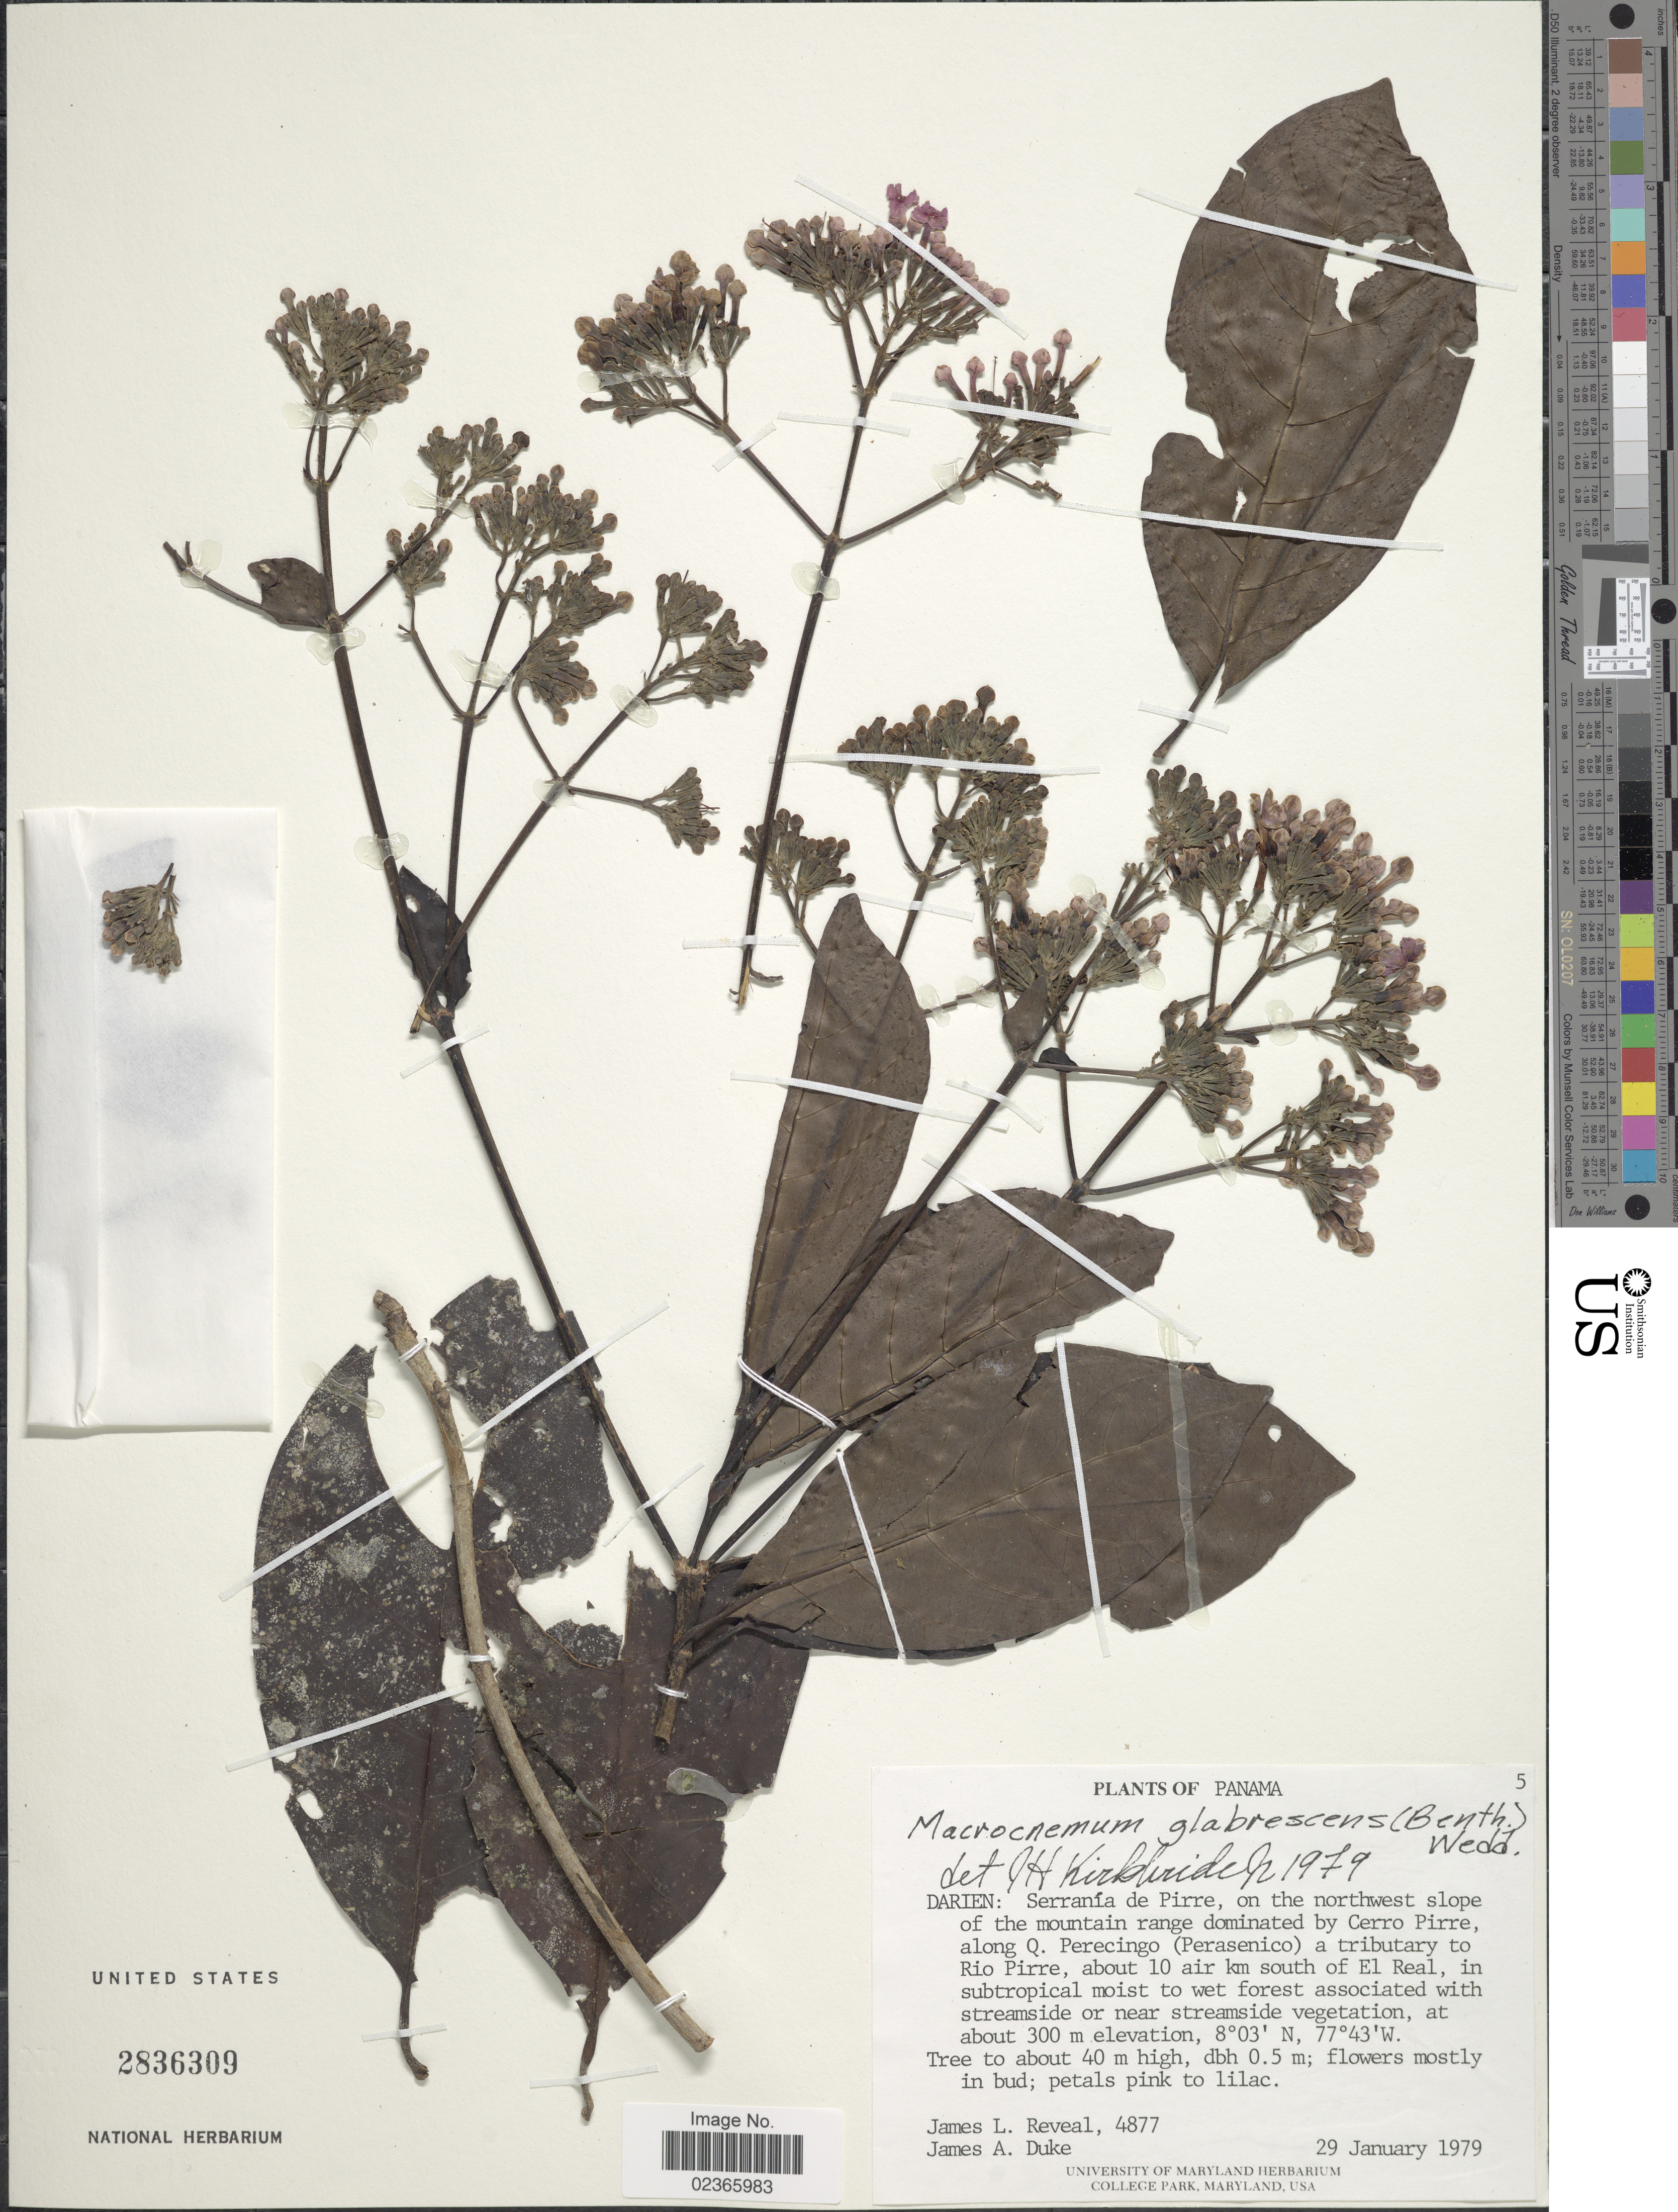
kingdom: Plantae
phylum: Tracheophyta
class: Magnoliopsida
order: Gentianales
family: Rubiaceae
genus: Macrocnemum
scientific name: Macrocnemum glabrescens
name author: (Benth.) Wedd.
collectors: J. L. Reveal & J. A. Duke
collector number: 4877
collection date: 1979-01-29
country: Panama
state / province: Darién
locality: Darien: Serrania de Pirre, on the northwest slope of the mountain range dominated by Cerro Pirre, along Q. Perecingo (Perasenico) a tributary to Rio Pirre, abpout 10 air km south of El Real, in subtropical moist to wet forest.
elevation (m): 300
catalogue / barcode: US 2836309